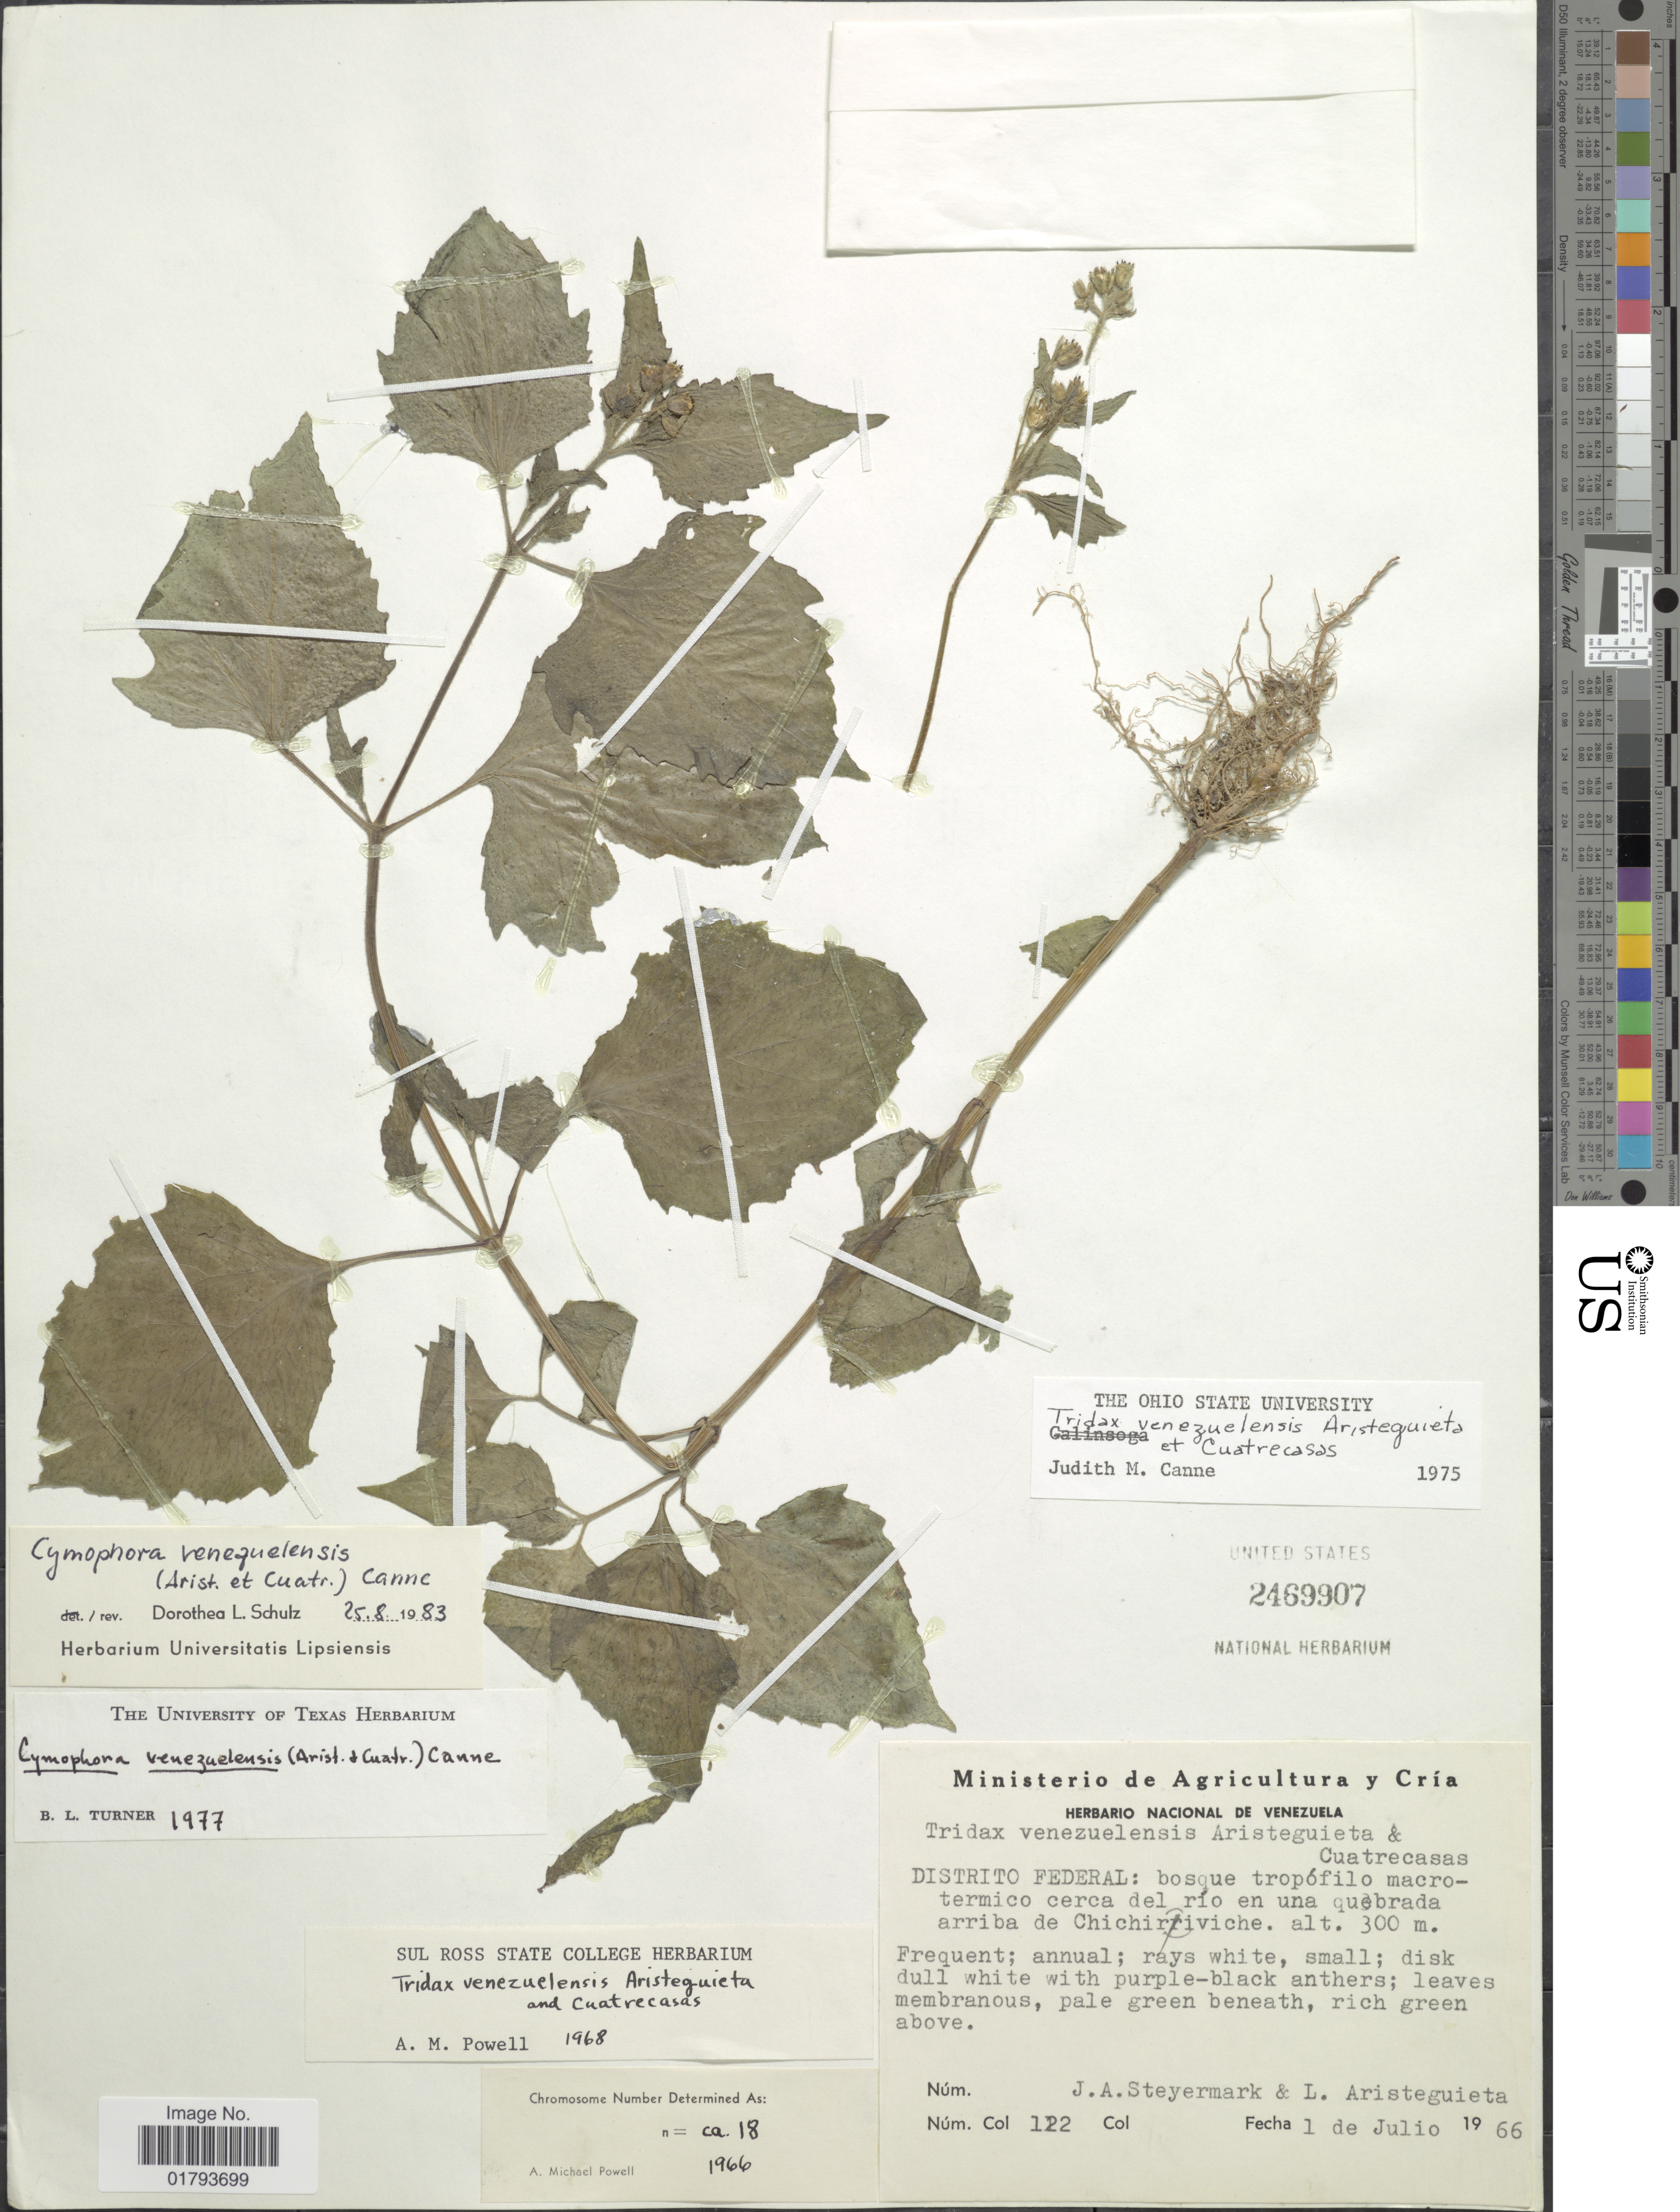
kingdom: Plantae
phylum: Tracheophyta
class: Magnoliopsida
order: Asterales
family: Asteraceae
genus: Tridax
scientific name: Tridax venezuelensis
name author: Aristeg. & Cuatrec.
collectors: J. Steyermark & L. Aristeguieta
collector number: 122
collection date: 1966-07-01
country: Venezuela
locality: Distrito Federal: bosque tropófilo marcrotermico cerca el río en una quebrada arriba de Chichirriviche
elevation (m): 300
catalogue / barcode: US 2469907